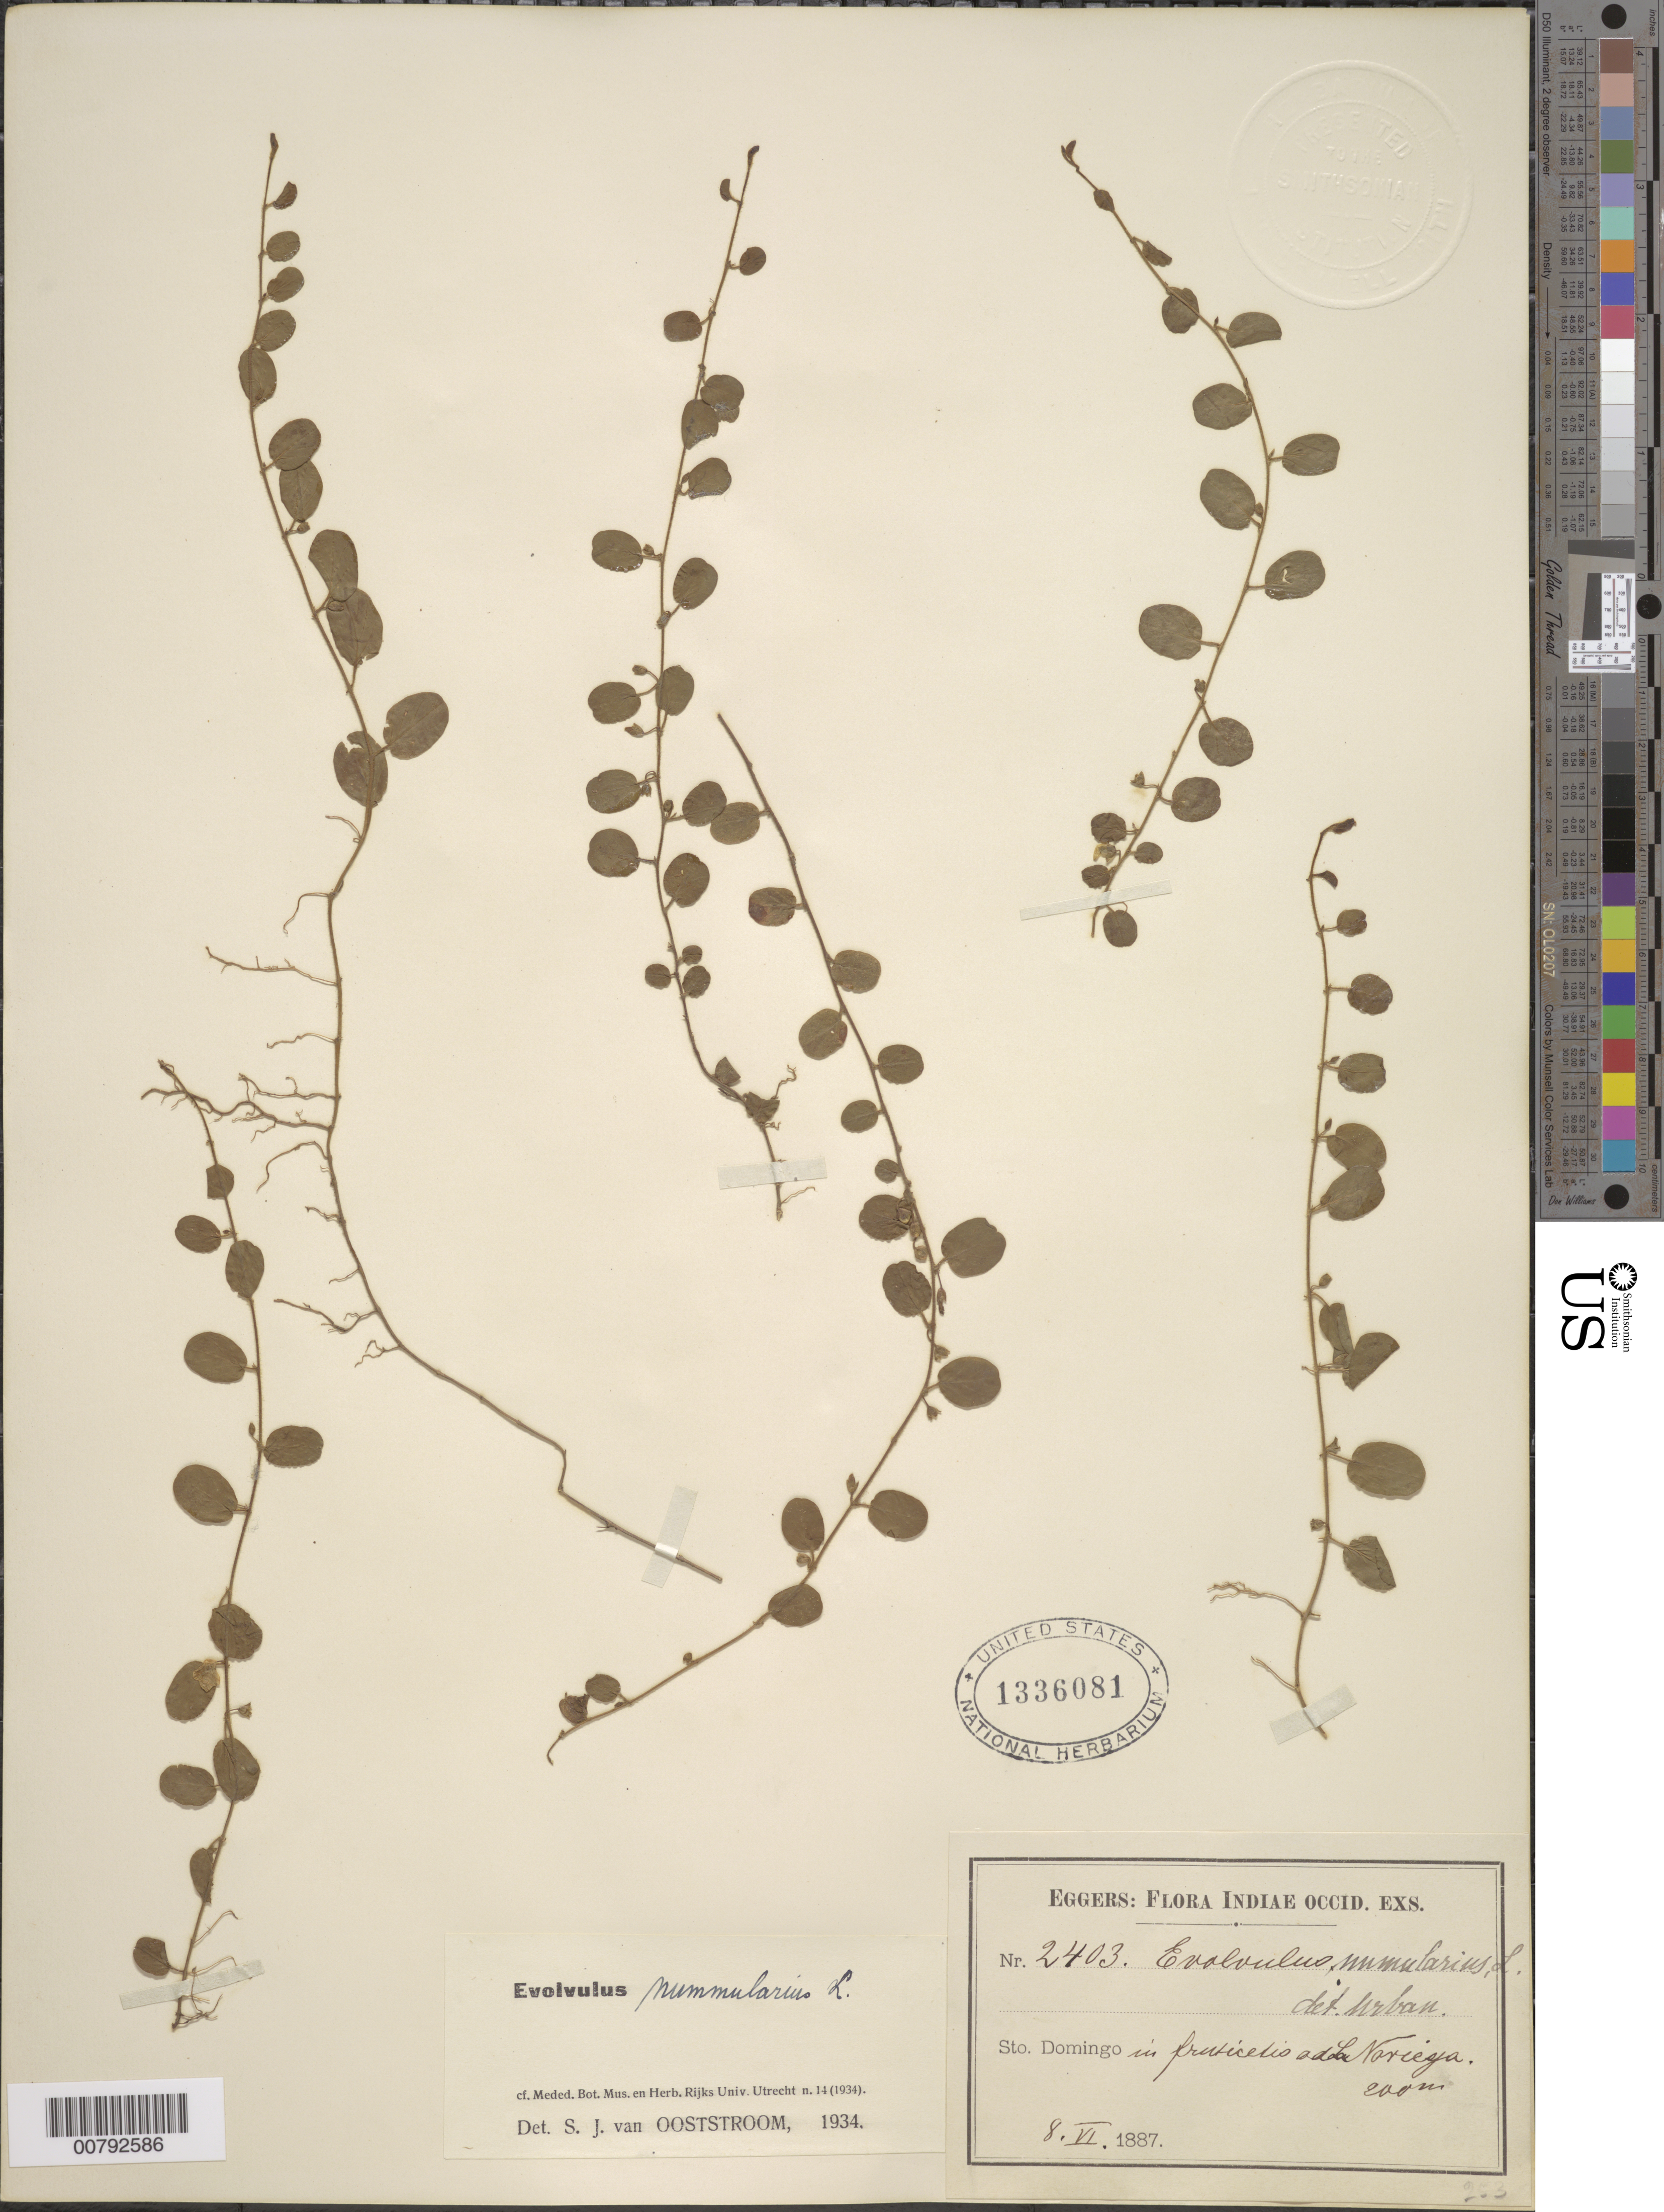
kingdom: Plantae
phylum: Tracheophyta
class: Magnoliopsida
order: Solanales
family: Convolvulaceae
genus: Evolvulus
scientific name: Evolvulus nummularius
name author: (L.) L.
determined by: Ooststroom, S. J. van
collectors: H. F. A. von Eggers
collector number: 2403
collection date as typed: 08 Jun 1887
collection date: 1887-06-08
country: Dominican Republic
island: Hispaniola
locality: At La Navieya.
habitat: In fruticetis.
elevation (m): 200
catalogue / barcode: US 1336081